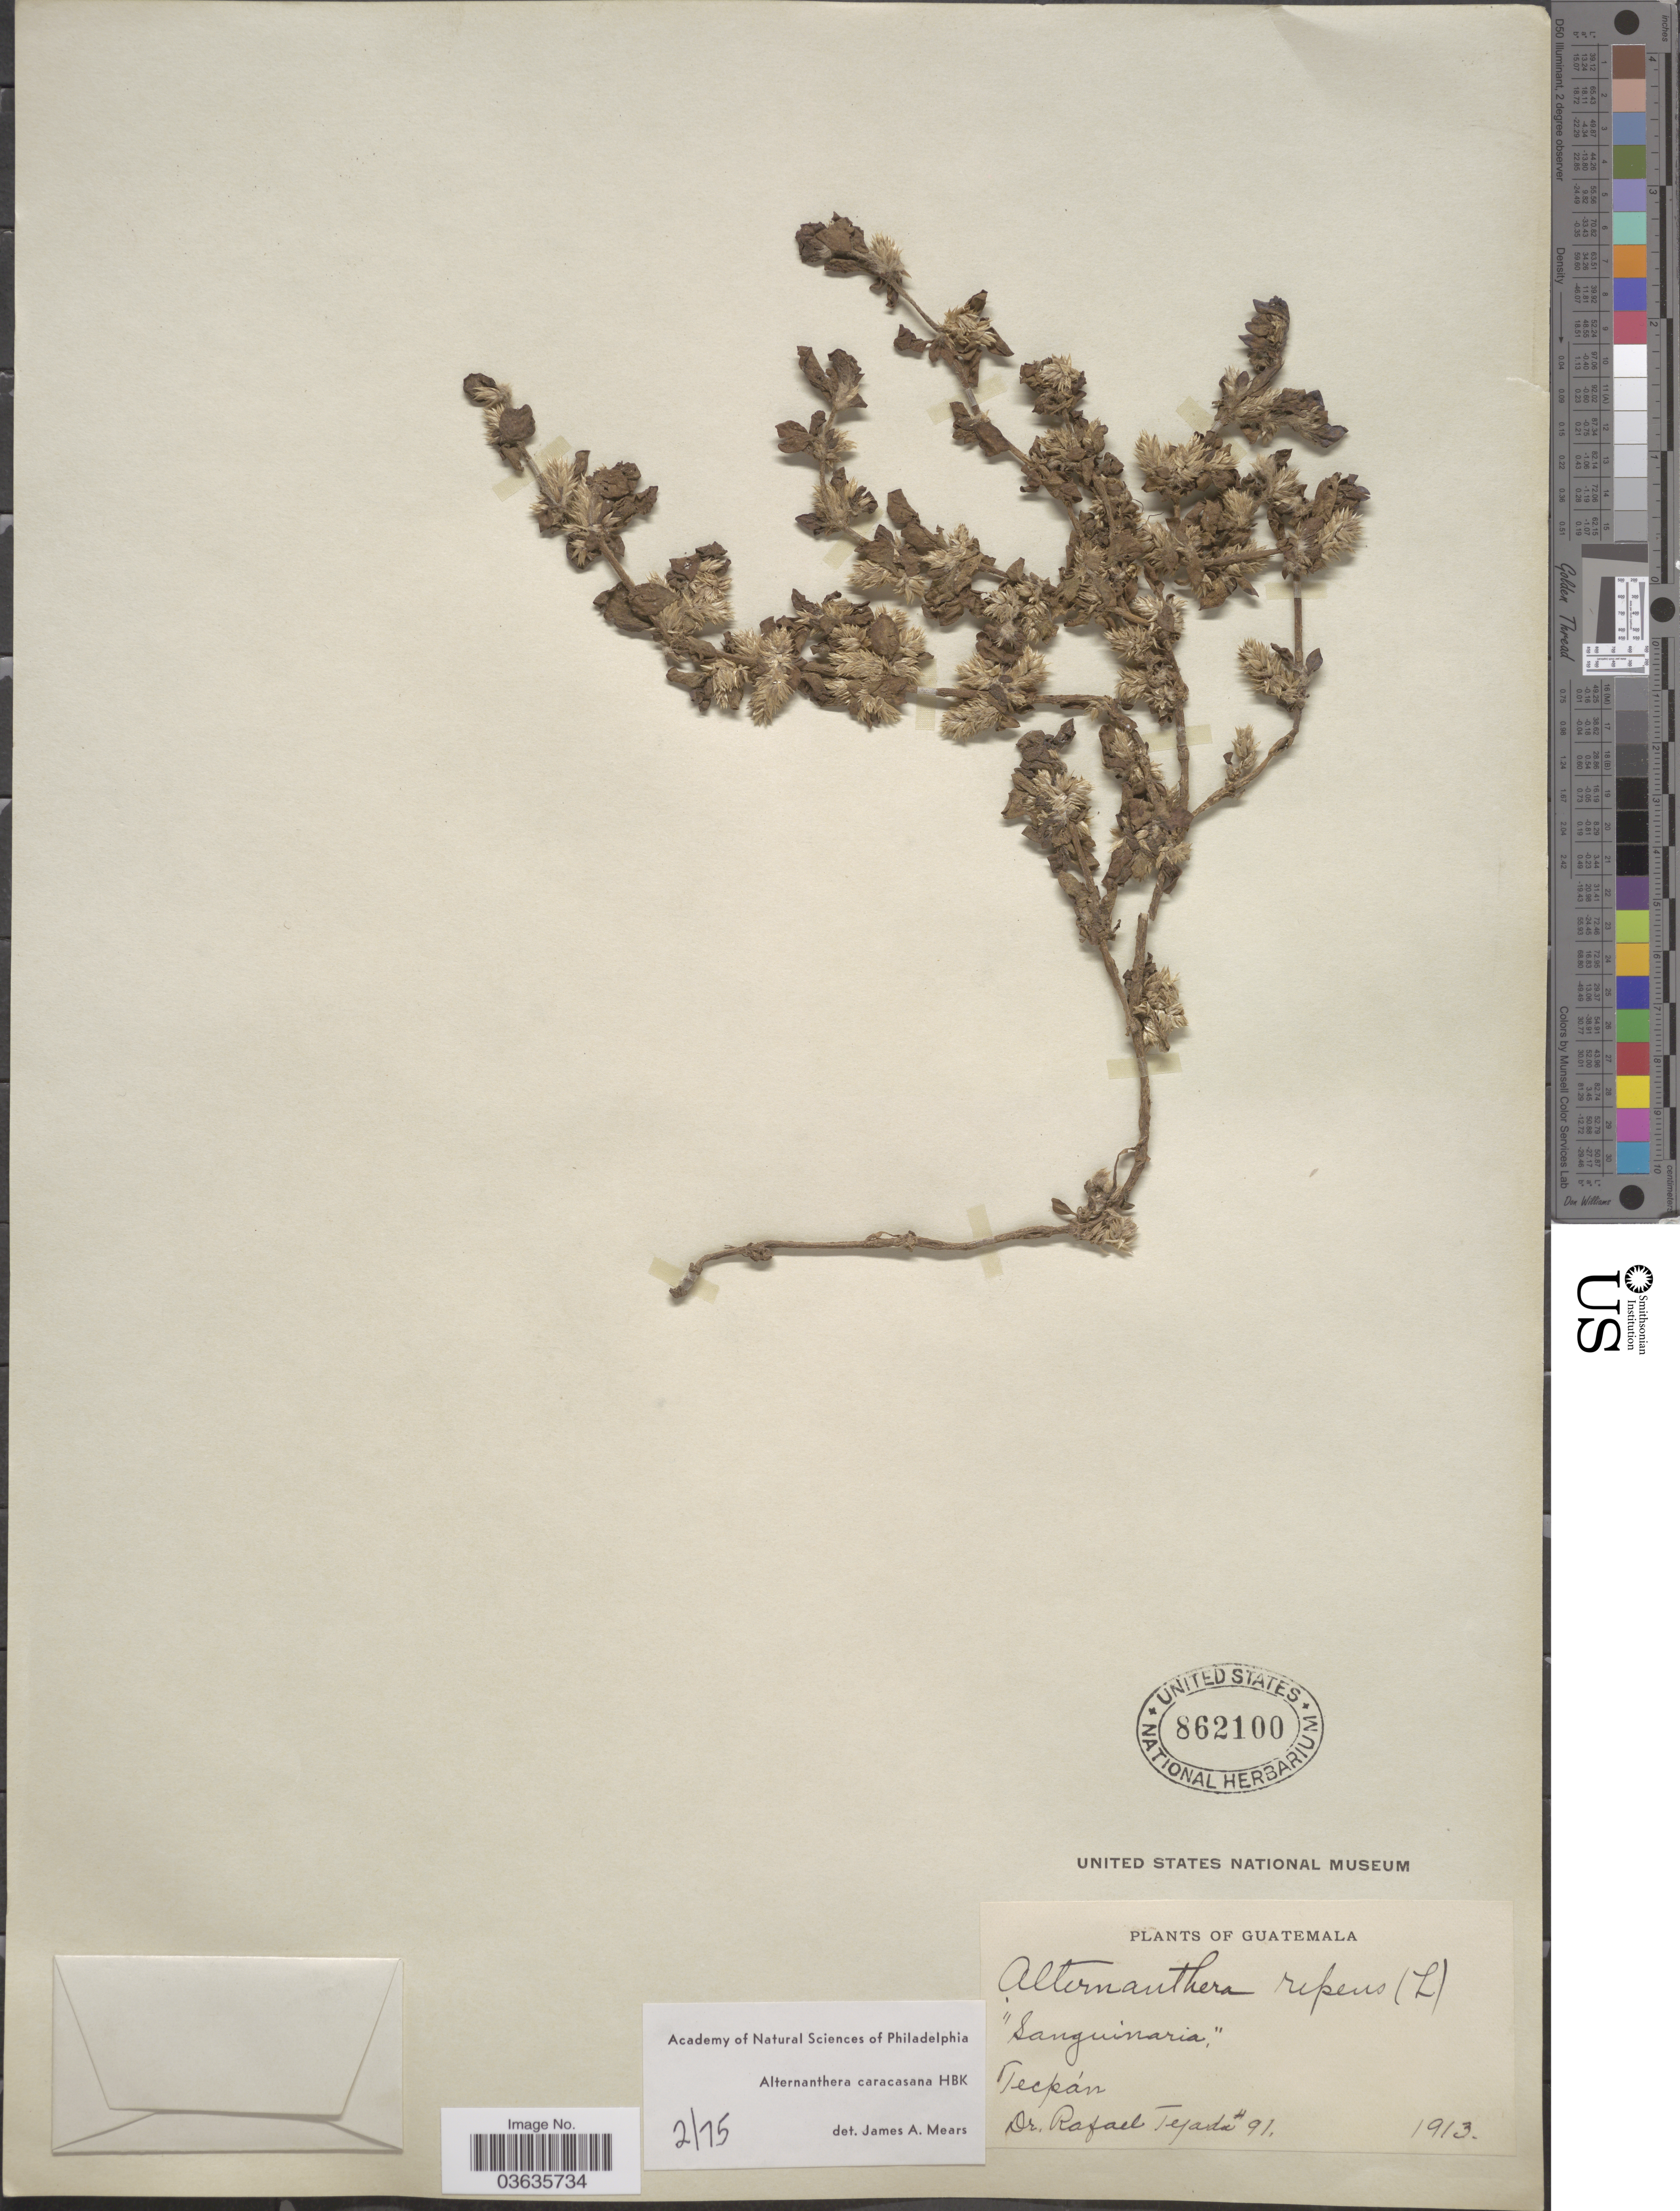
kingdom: Plantae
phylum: Tracheophyta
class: Magnoliopsida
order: Caryophyllales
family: Amaranthaceae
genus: Alternanthera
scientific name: Alternanthera caracasana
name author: Kunth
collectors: R. Tejada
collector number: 91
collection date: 1913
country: Guatemala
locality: Tecpán.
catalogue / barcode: US 862100